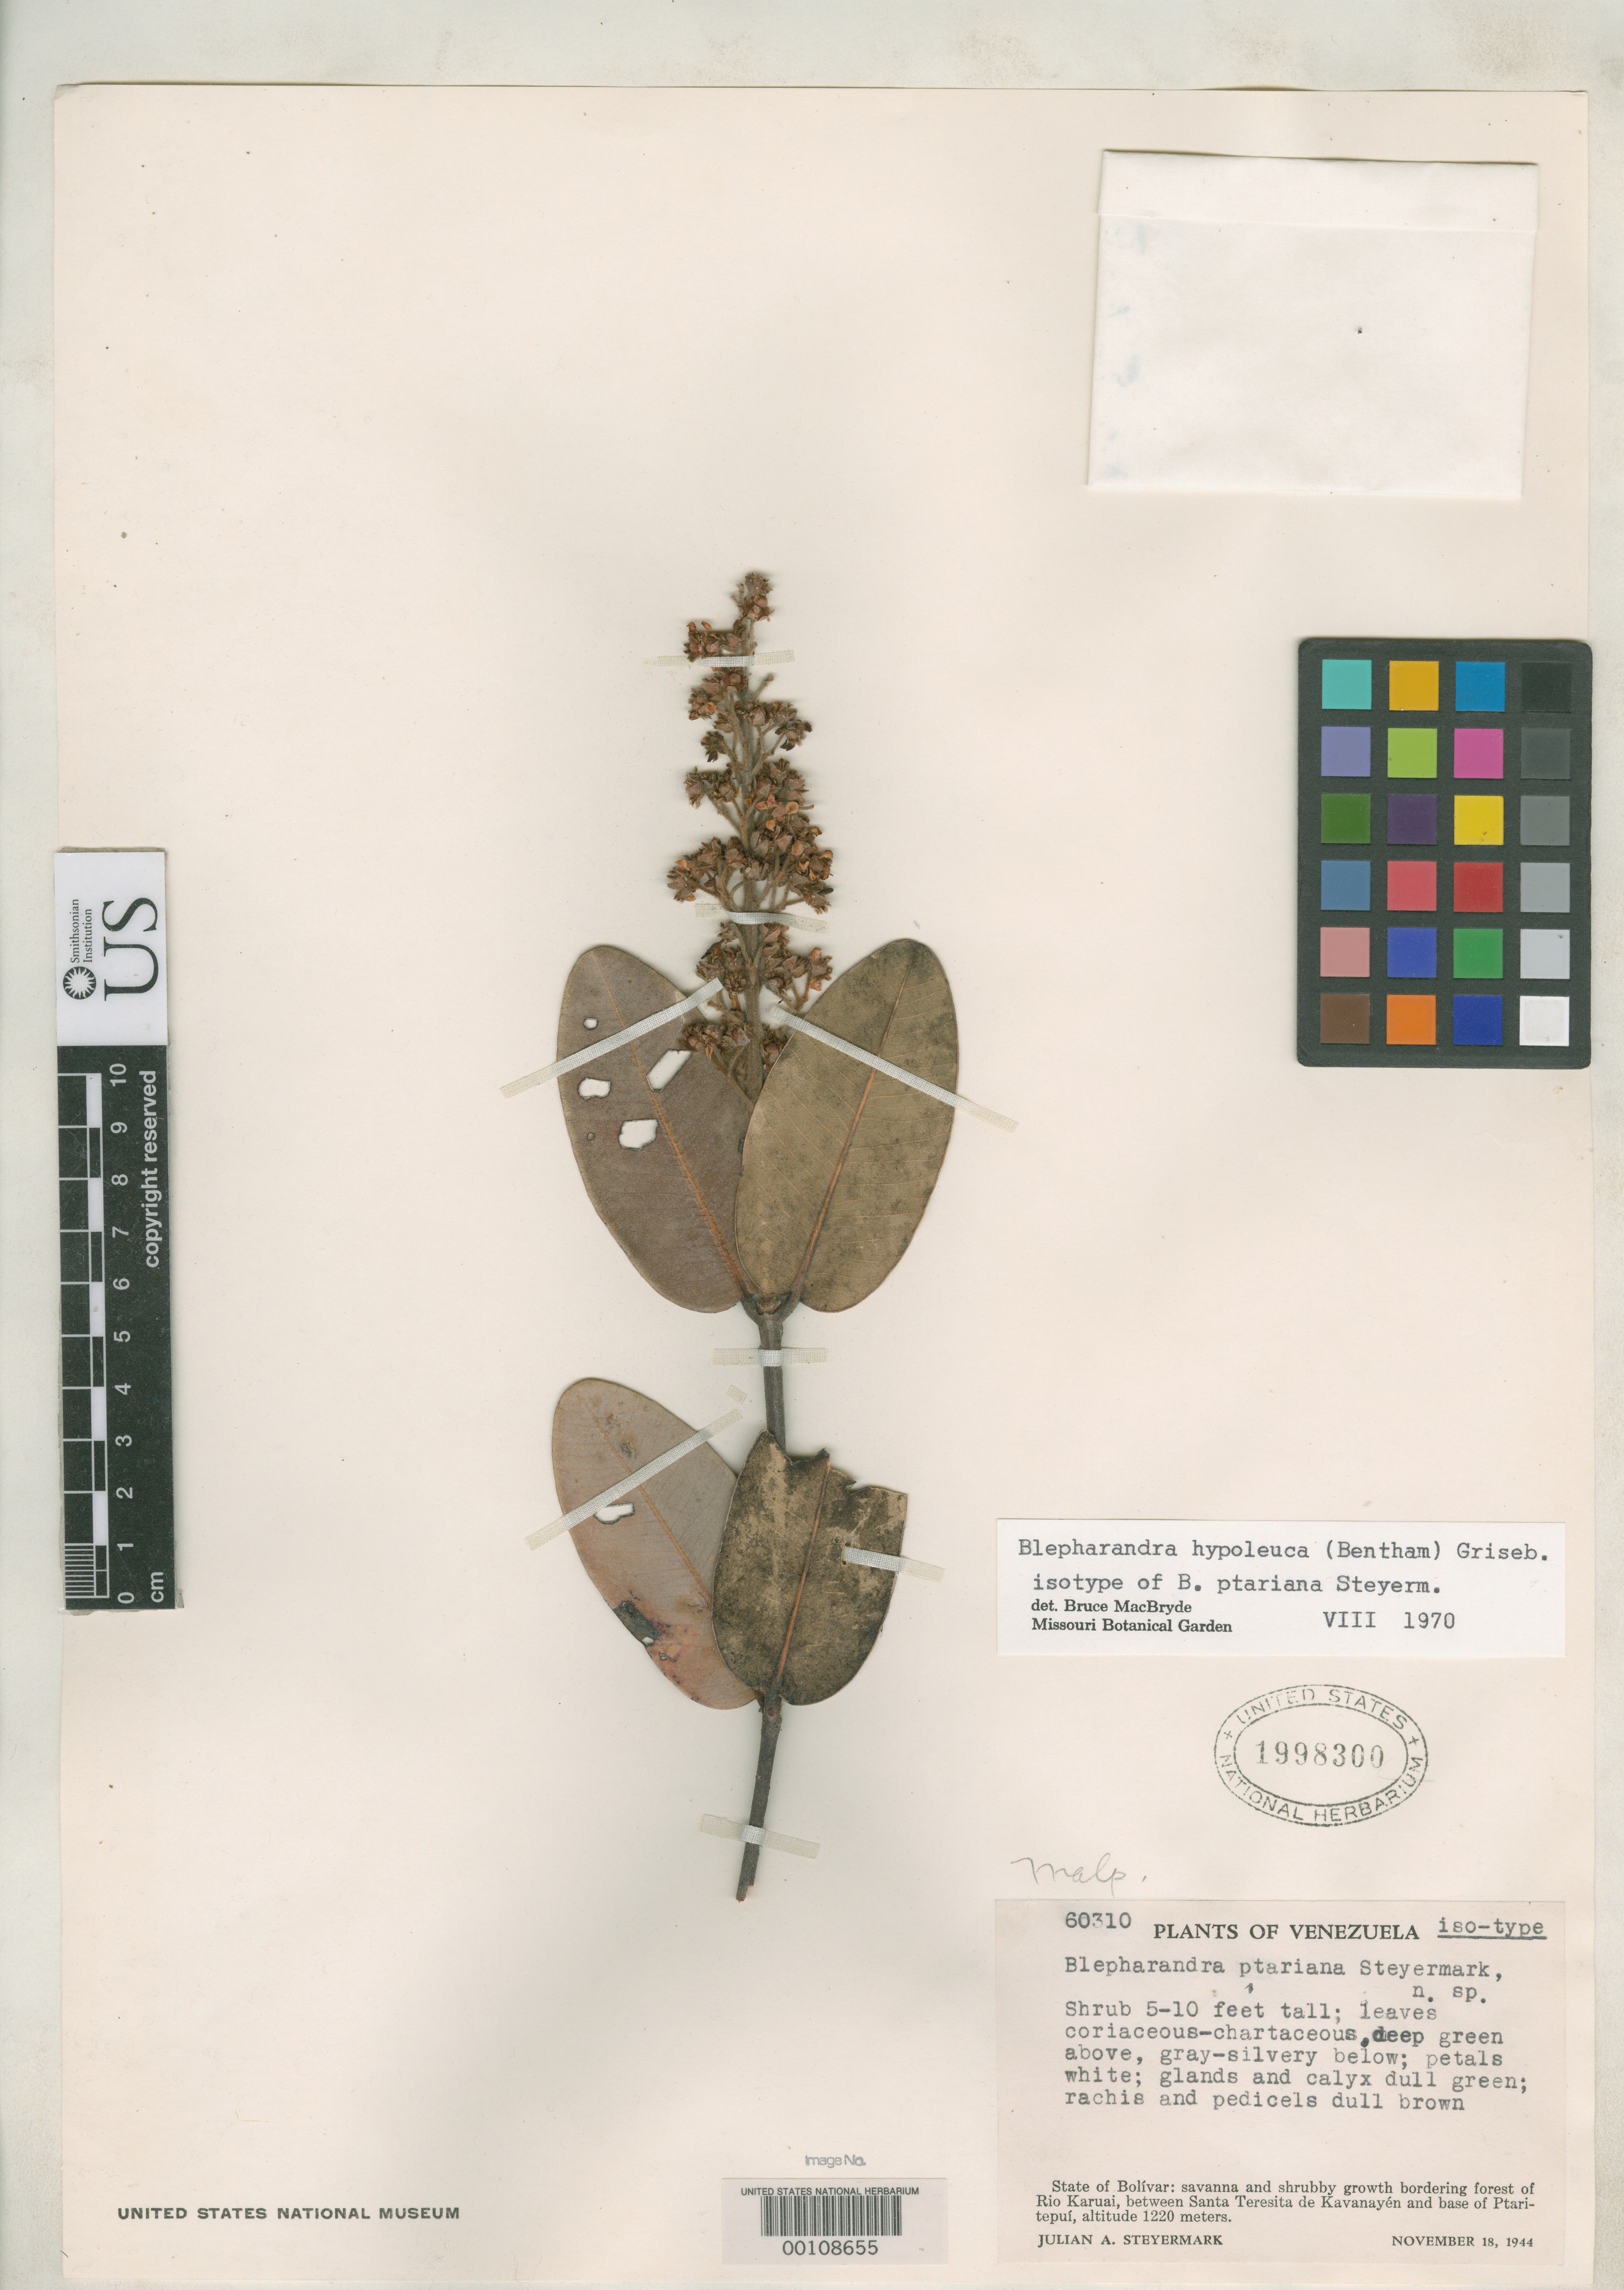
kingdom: Plantae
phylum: Tracheophyta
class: Magnoliopsida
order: Malpighiales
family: Malpighiaceae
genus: Blepharandra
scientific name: Blepharandra ptariana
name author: Steyerm.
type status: Isotype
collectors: J. Steyermark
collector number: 60310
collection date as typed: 18 Nov 1944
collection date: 1944-11-18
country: Venezuela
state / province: Bolivar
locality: Rio Karaui, between Santa Teresitade Kavanayen & Ptari-Tepui.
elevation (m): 1220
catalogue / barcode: US 1998300